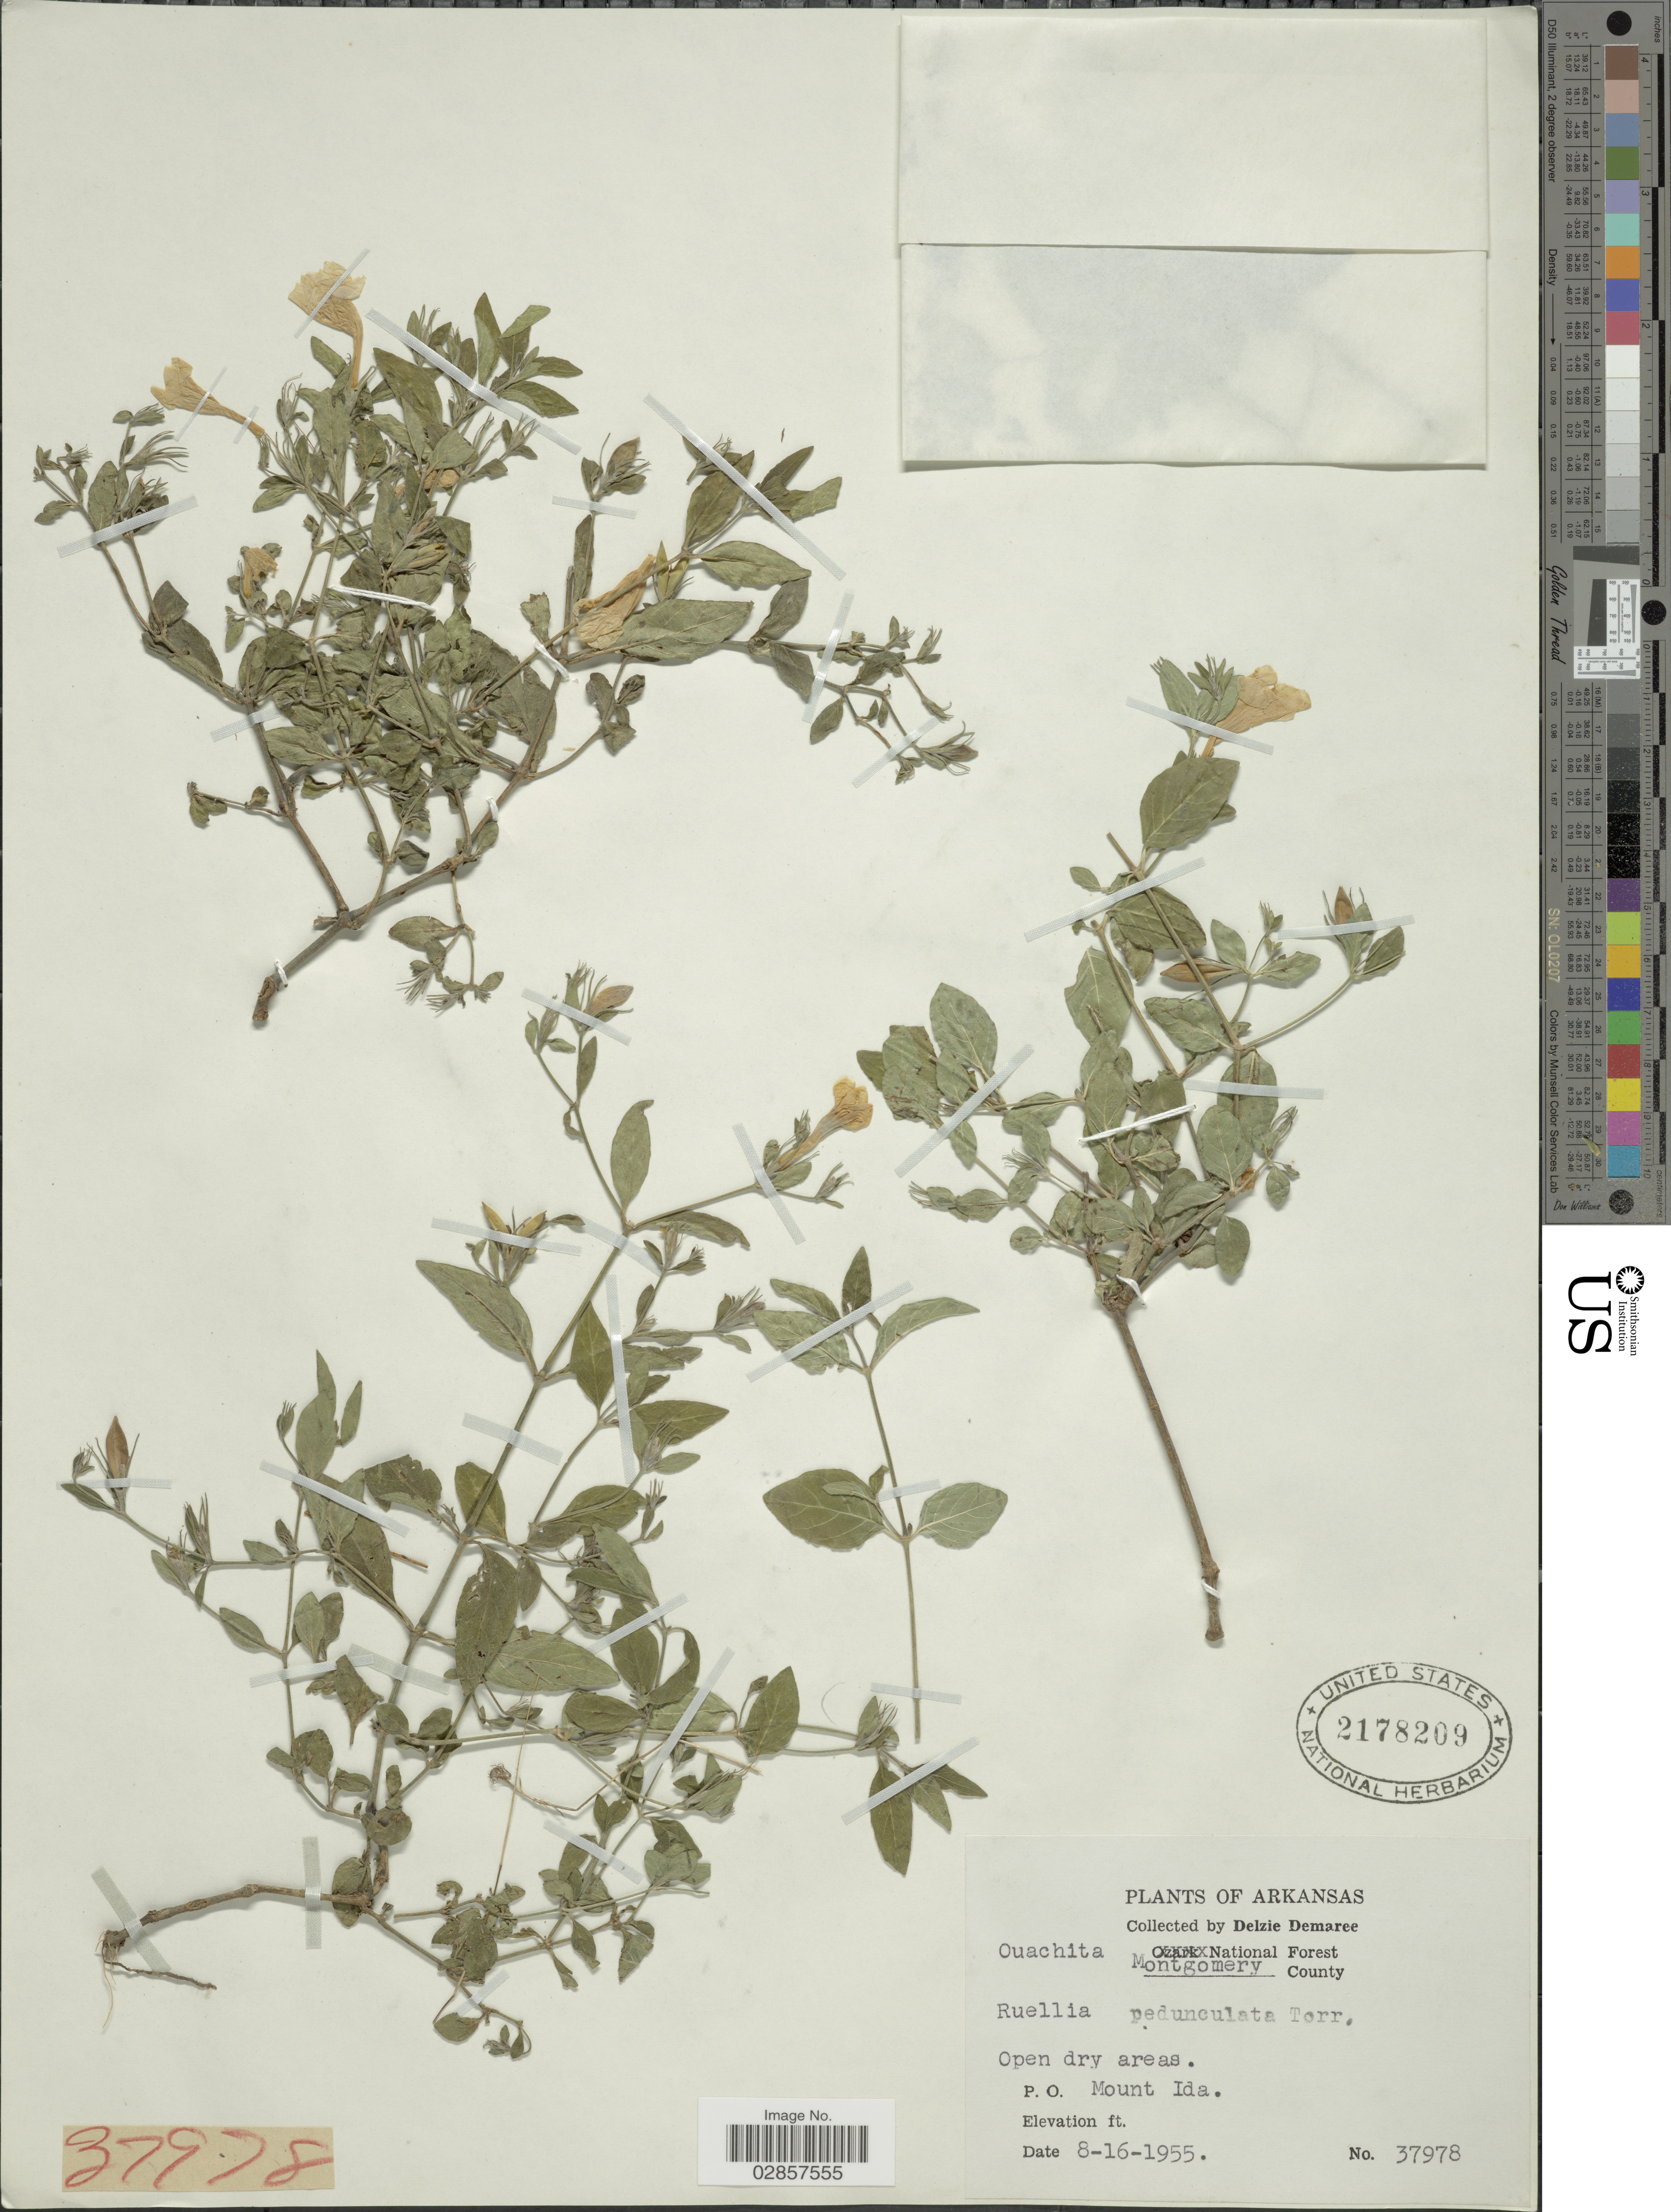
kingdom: Plantae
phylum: Tracheophyta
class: Magnoliopsida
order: Lamiales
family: Acanthaceae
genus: Ruellia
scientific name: Ruellia pedunculata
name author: Torr. ex A. Gray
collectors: D. Demaree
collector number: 37978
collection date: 1955-08-16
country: United States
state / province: Arkansas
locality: Ouachita National Forest, Montgomery County, P. O. Mount Ida.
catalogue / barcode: US 2178209